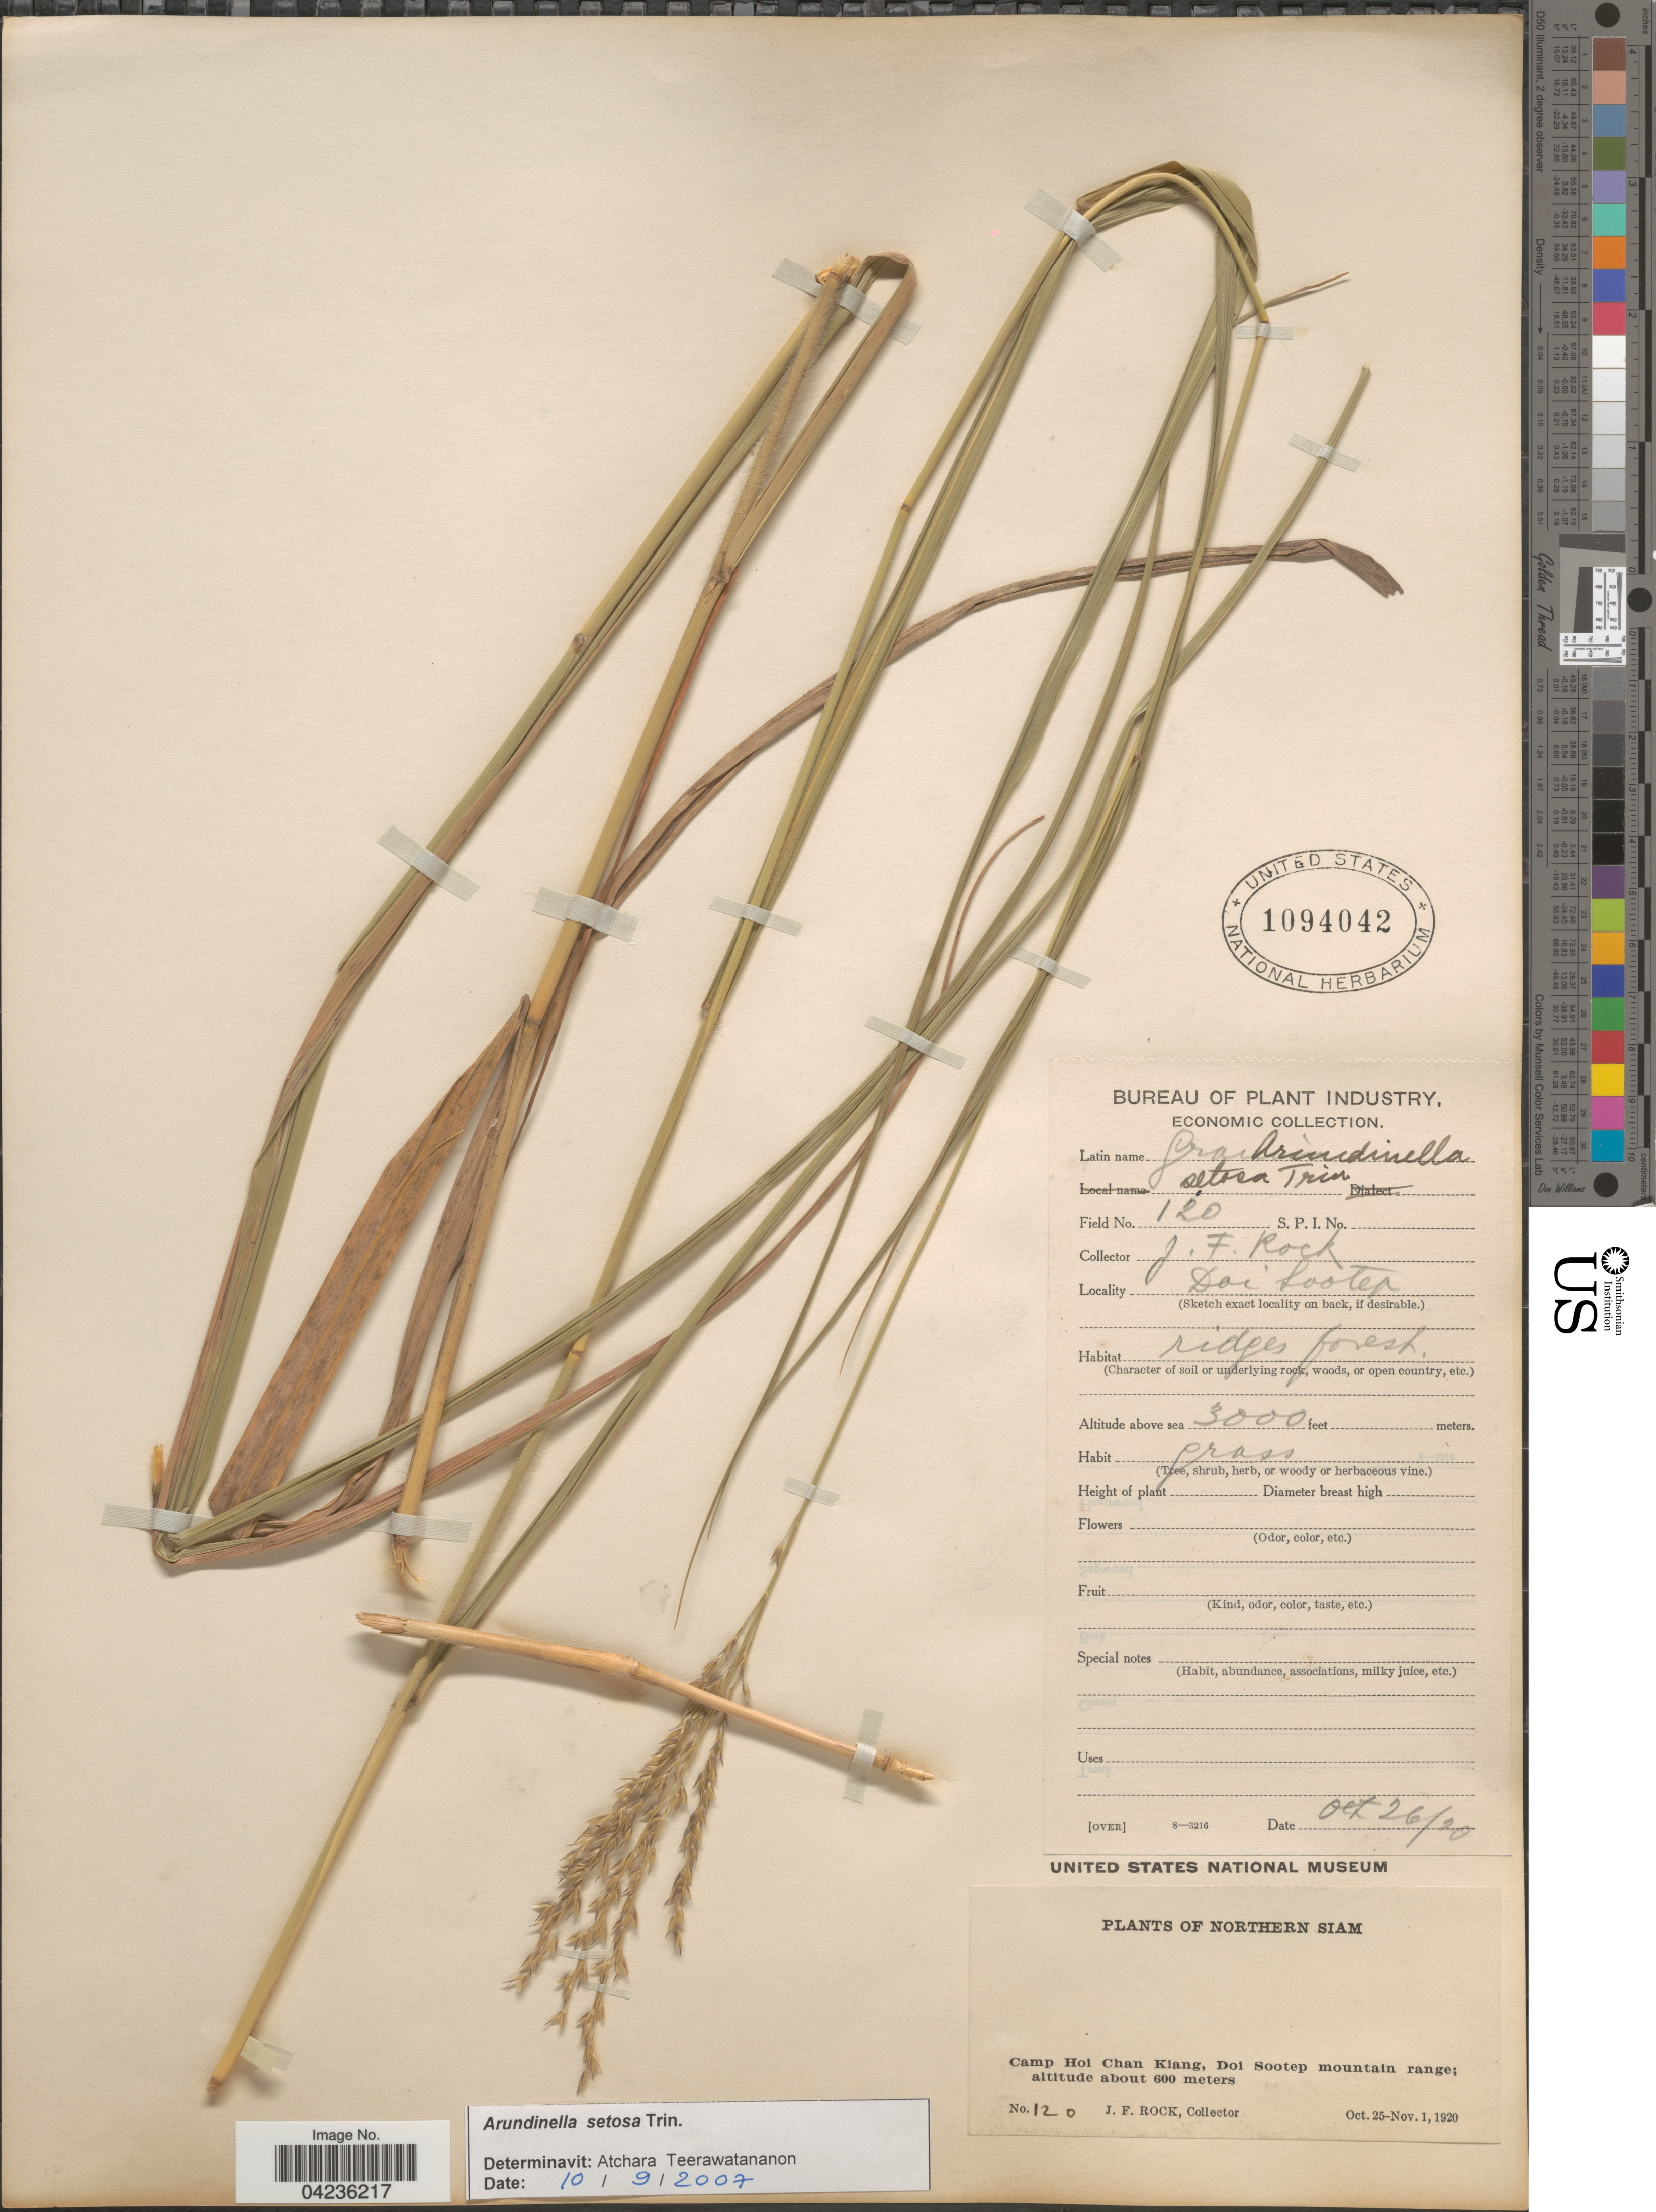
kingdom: Plantae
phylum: Tracheophyta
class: Liliopsida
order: Poales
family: Poaceae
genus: Arundinella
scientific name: Arundinella setosa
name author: Trin.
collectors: J. Rock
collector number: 120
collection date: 1920-10-26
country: Thailand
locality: Northern Siam. Doi Sootep. Camp Hoi Chan Kiang, Doi Sootep mountain range.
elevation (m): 3000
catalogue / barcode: US 1094042